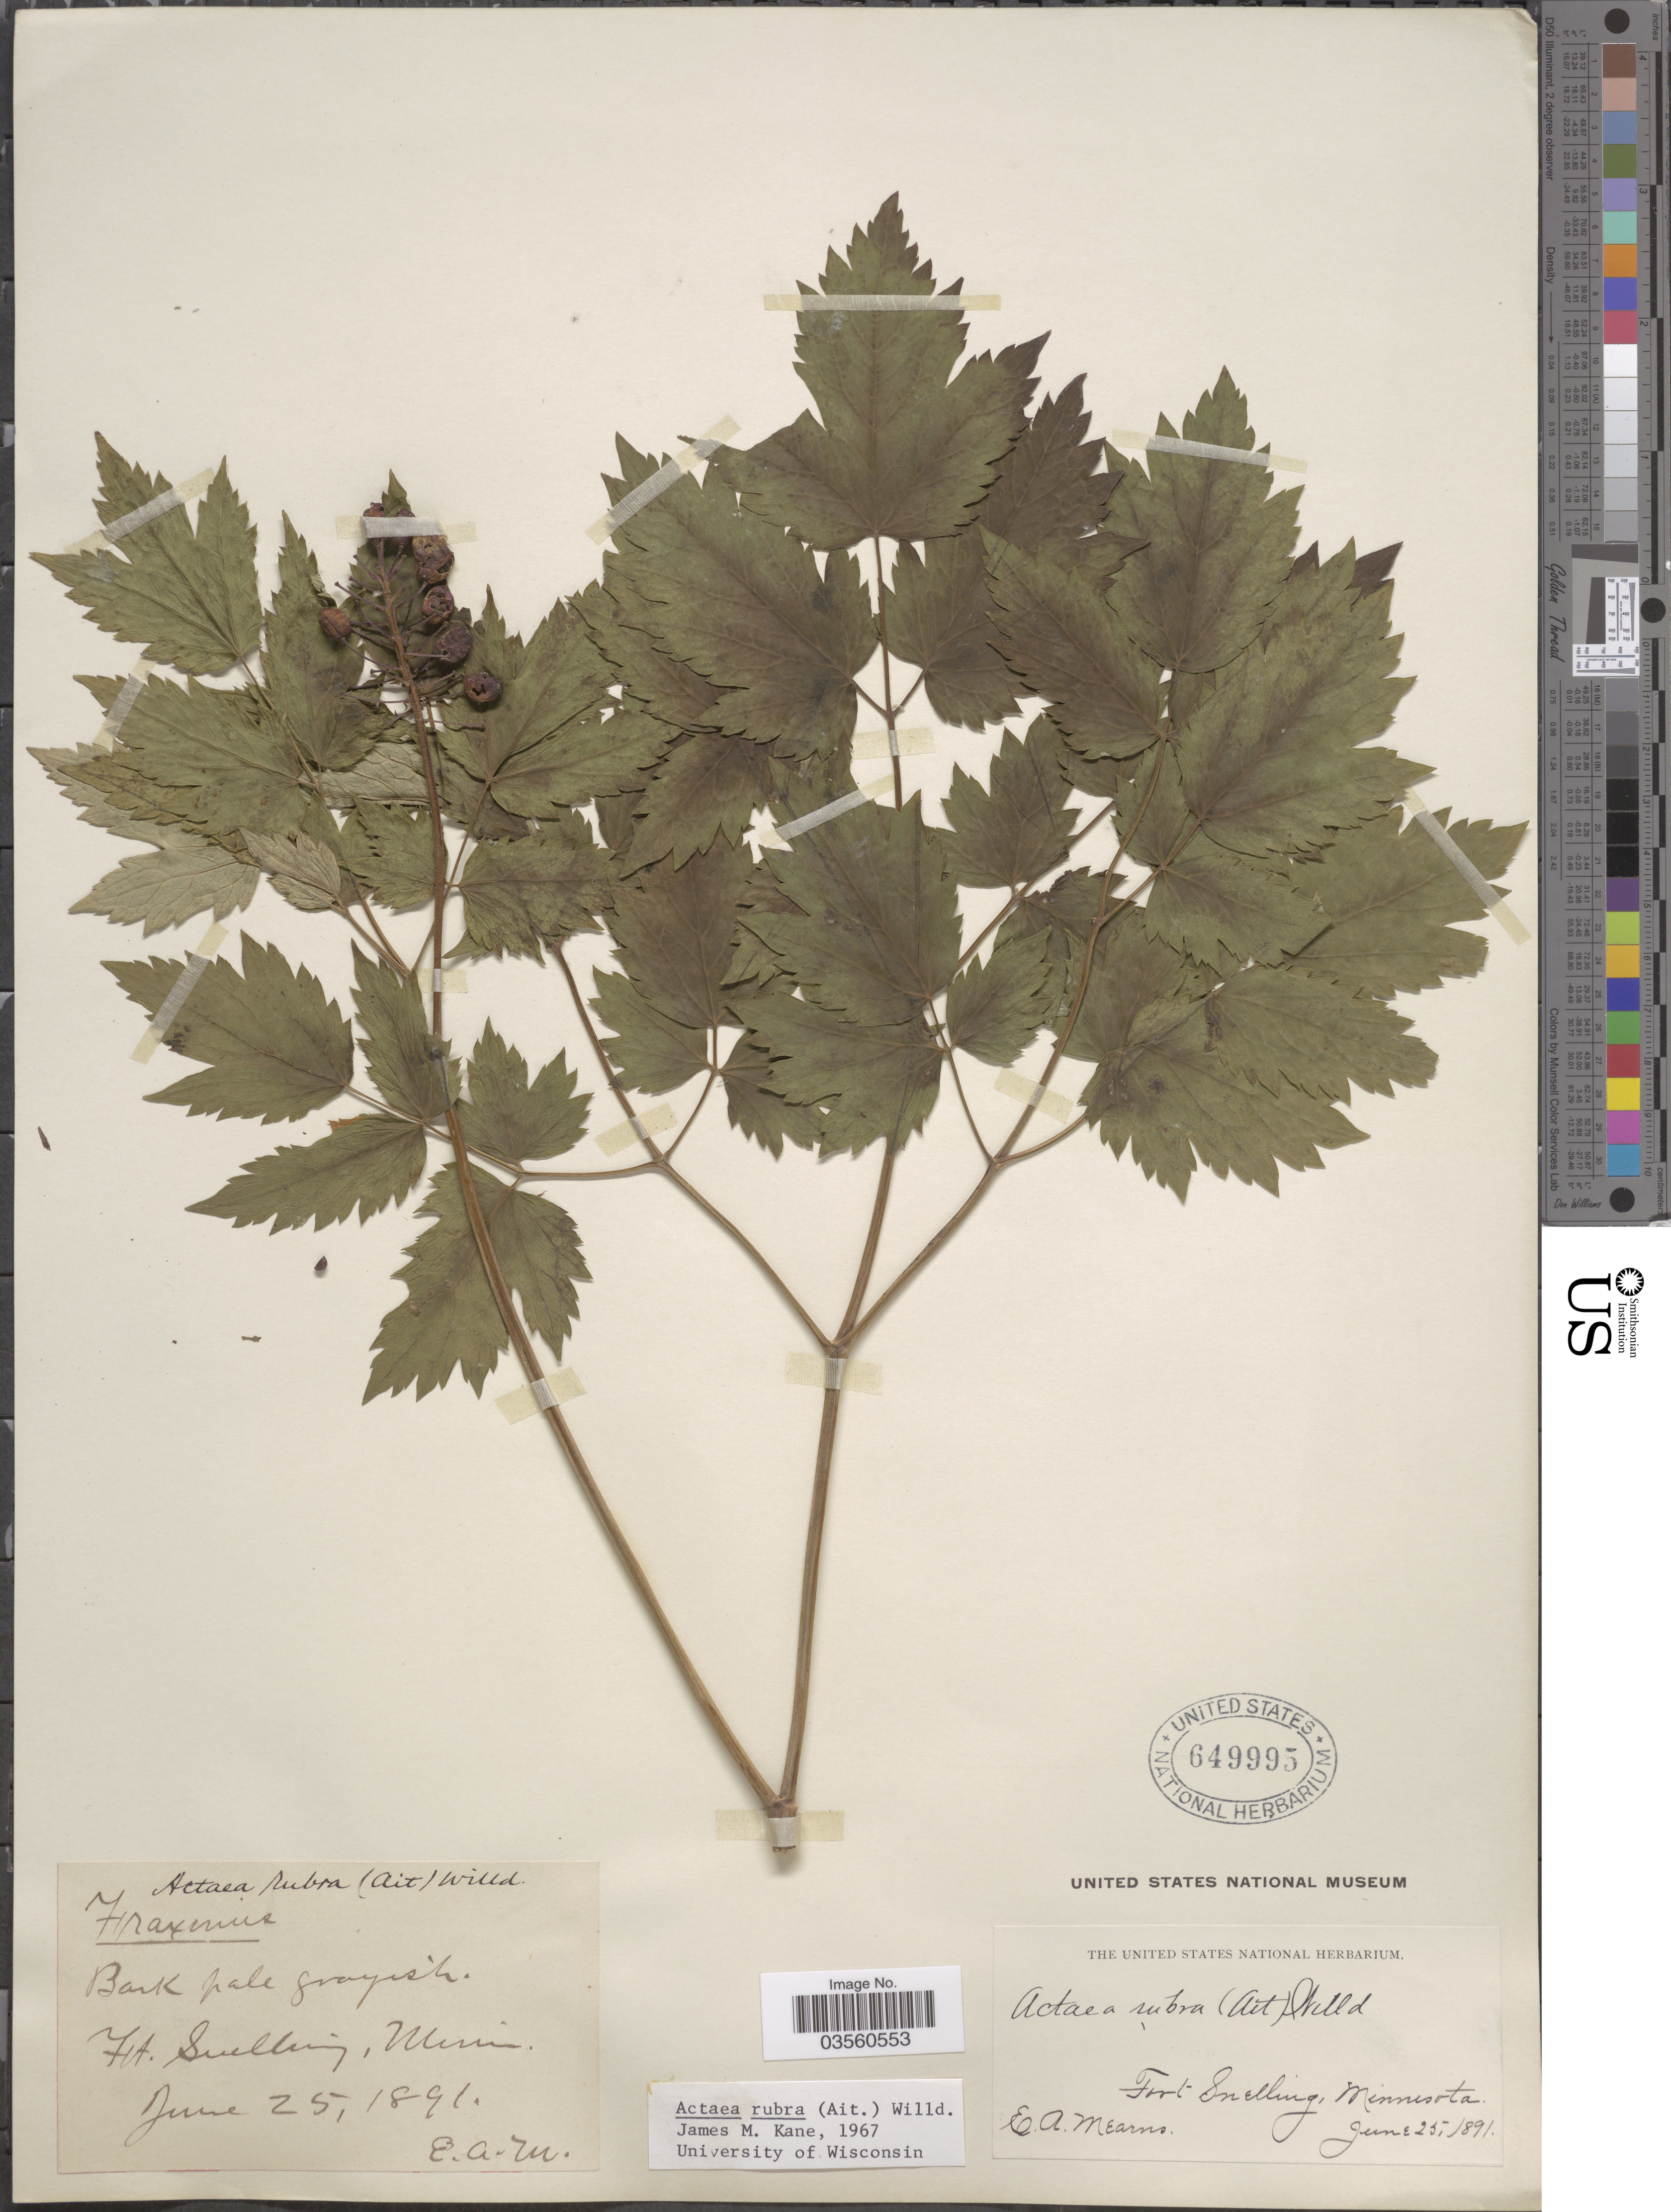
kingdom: Plantae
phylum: Tracheophyta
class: Magnoliopsida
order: Ranunculales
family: Ranunculaceae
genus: Actaea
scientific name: Actaea rubra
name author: (Aiton) Willd.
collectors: E. A. Mearns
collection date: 1891-06-25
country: United States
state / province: Minnesota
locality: Ft. Snelling.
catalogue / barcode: US 649995